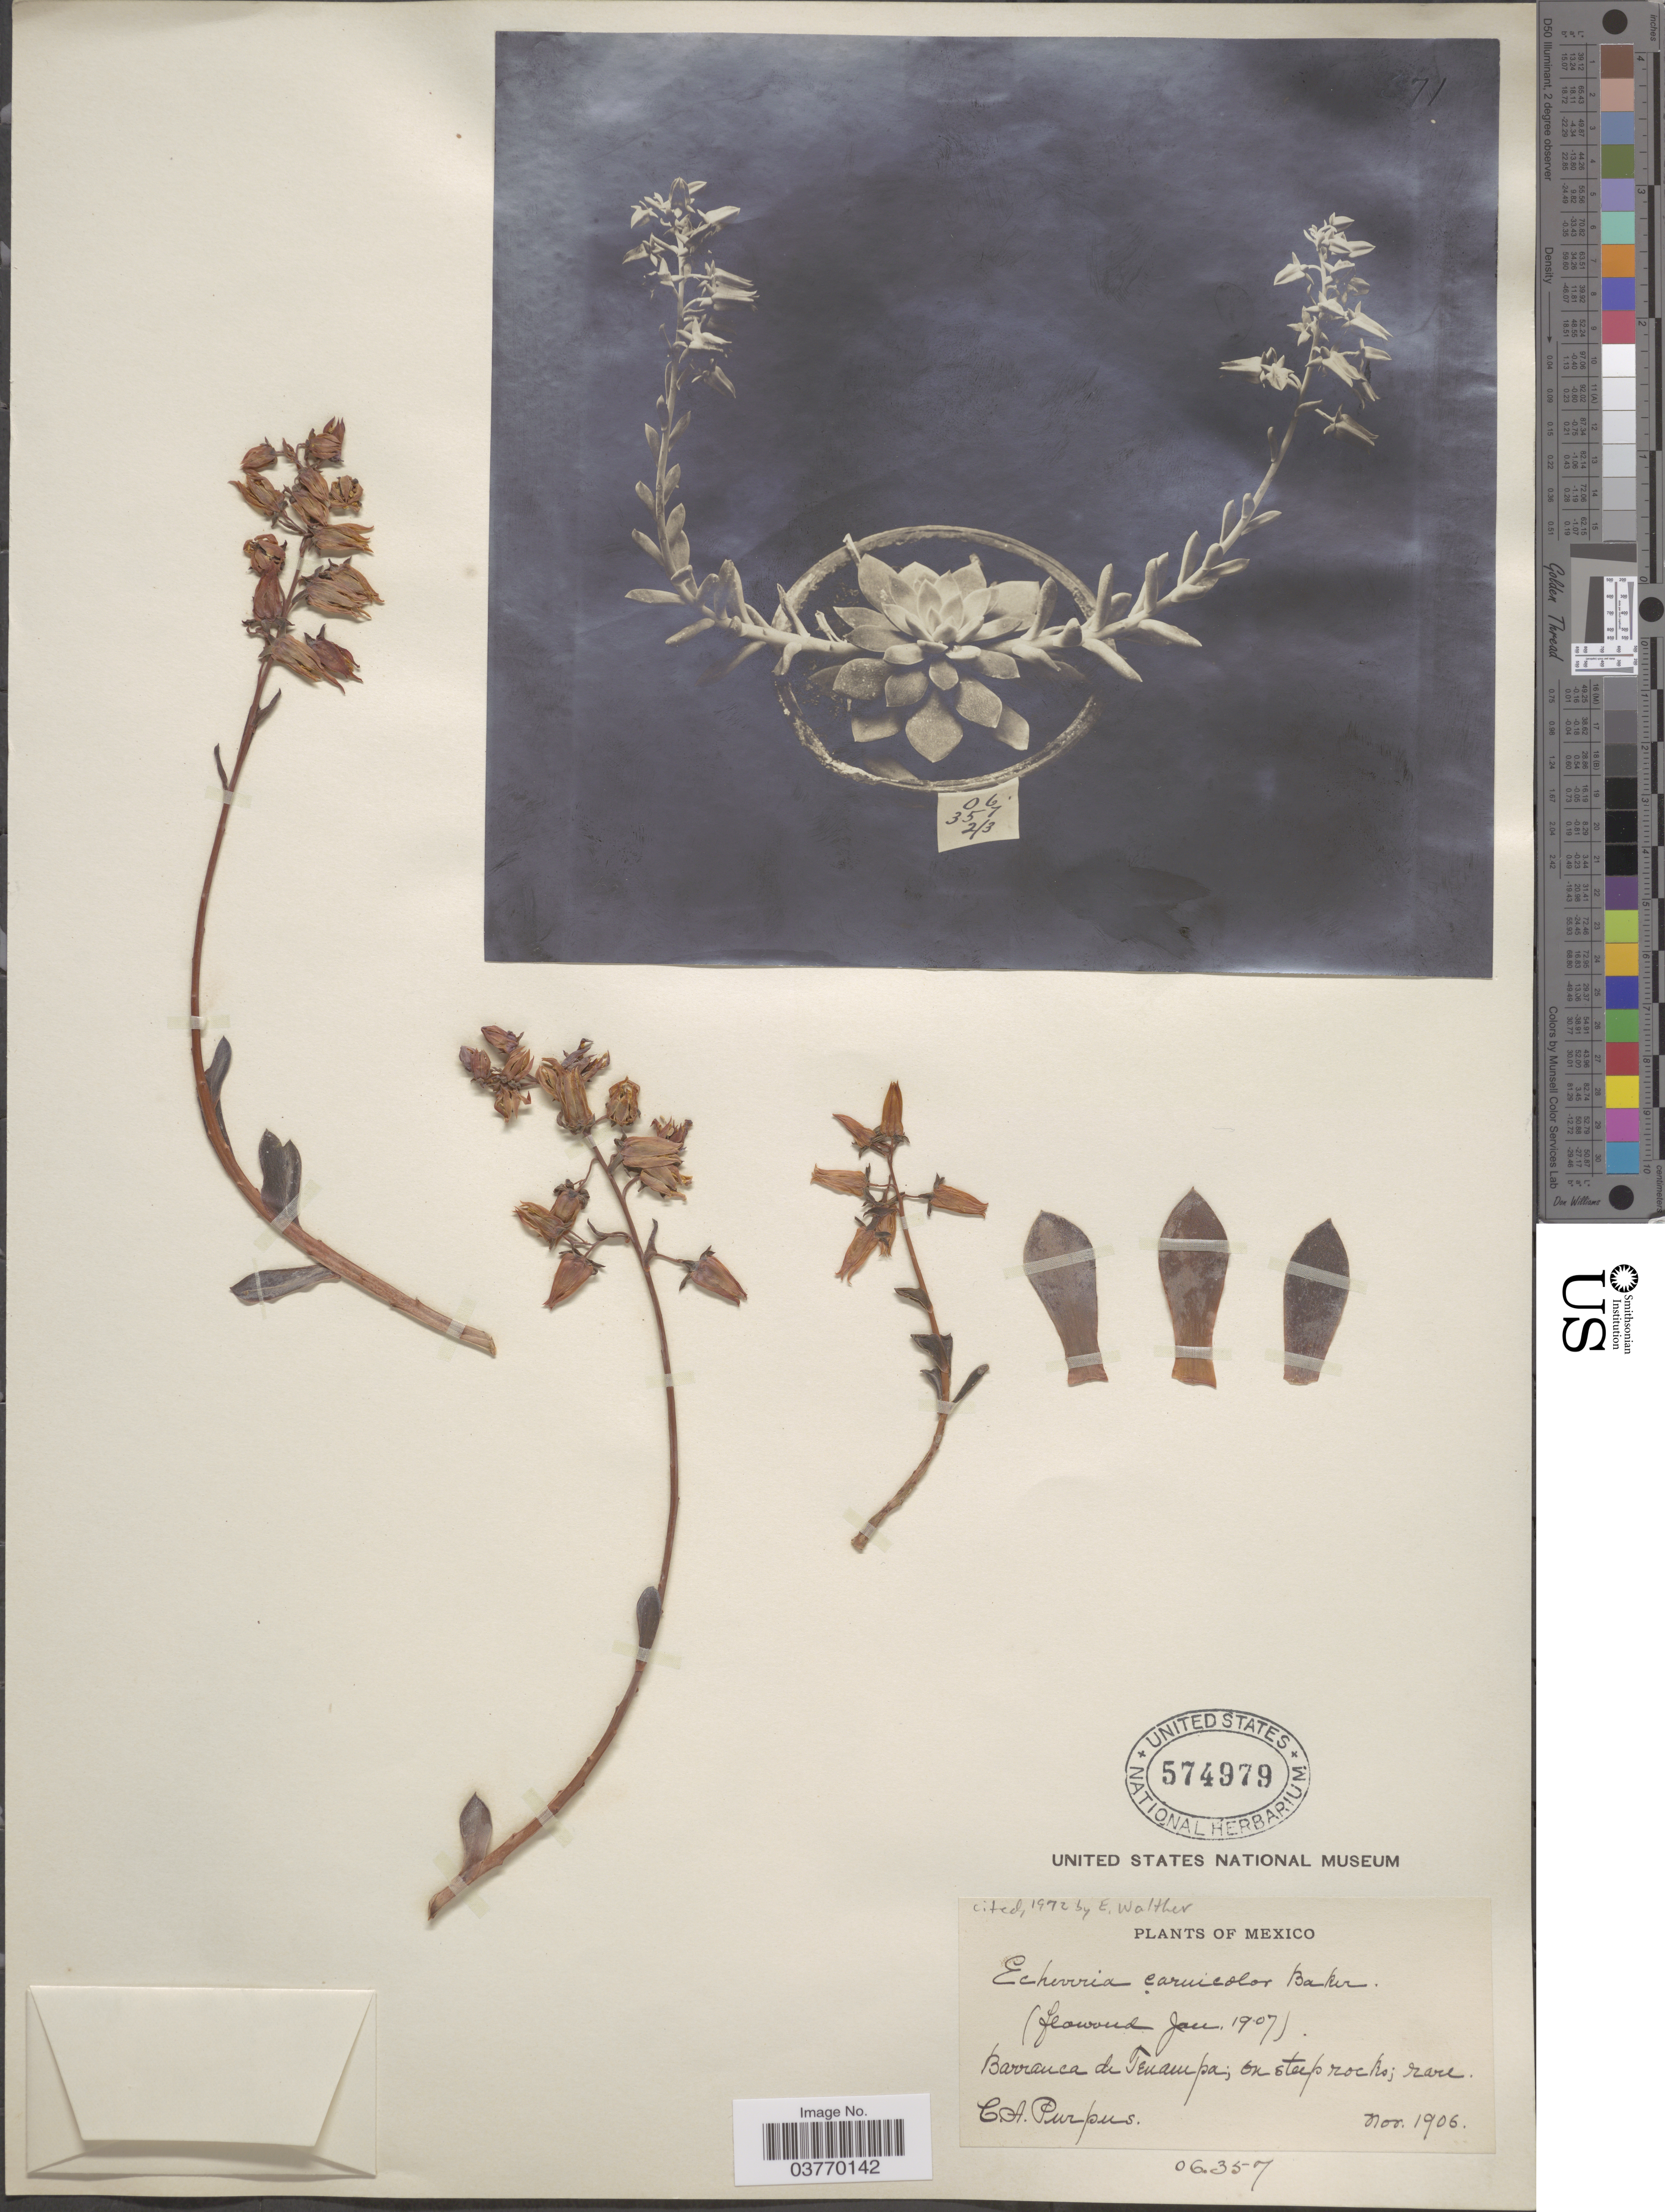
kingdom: Plantae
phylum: Tracheophyta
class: Magnoliopsida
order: Saxifragales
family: Crassulaceae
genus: Echeveria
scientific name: Echeveria carnicolor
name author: (Baker) É. Morren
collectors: C. A. Purpus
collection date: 1906-11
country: Mexico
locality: Barranca de Tenampa; on steep rocks.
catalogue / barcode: US 574979